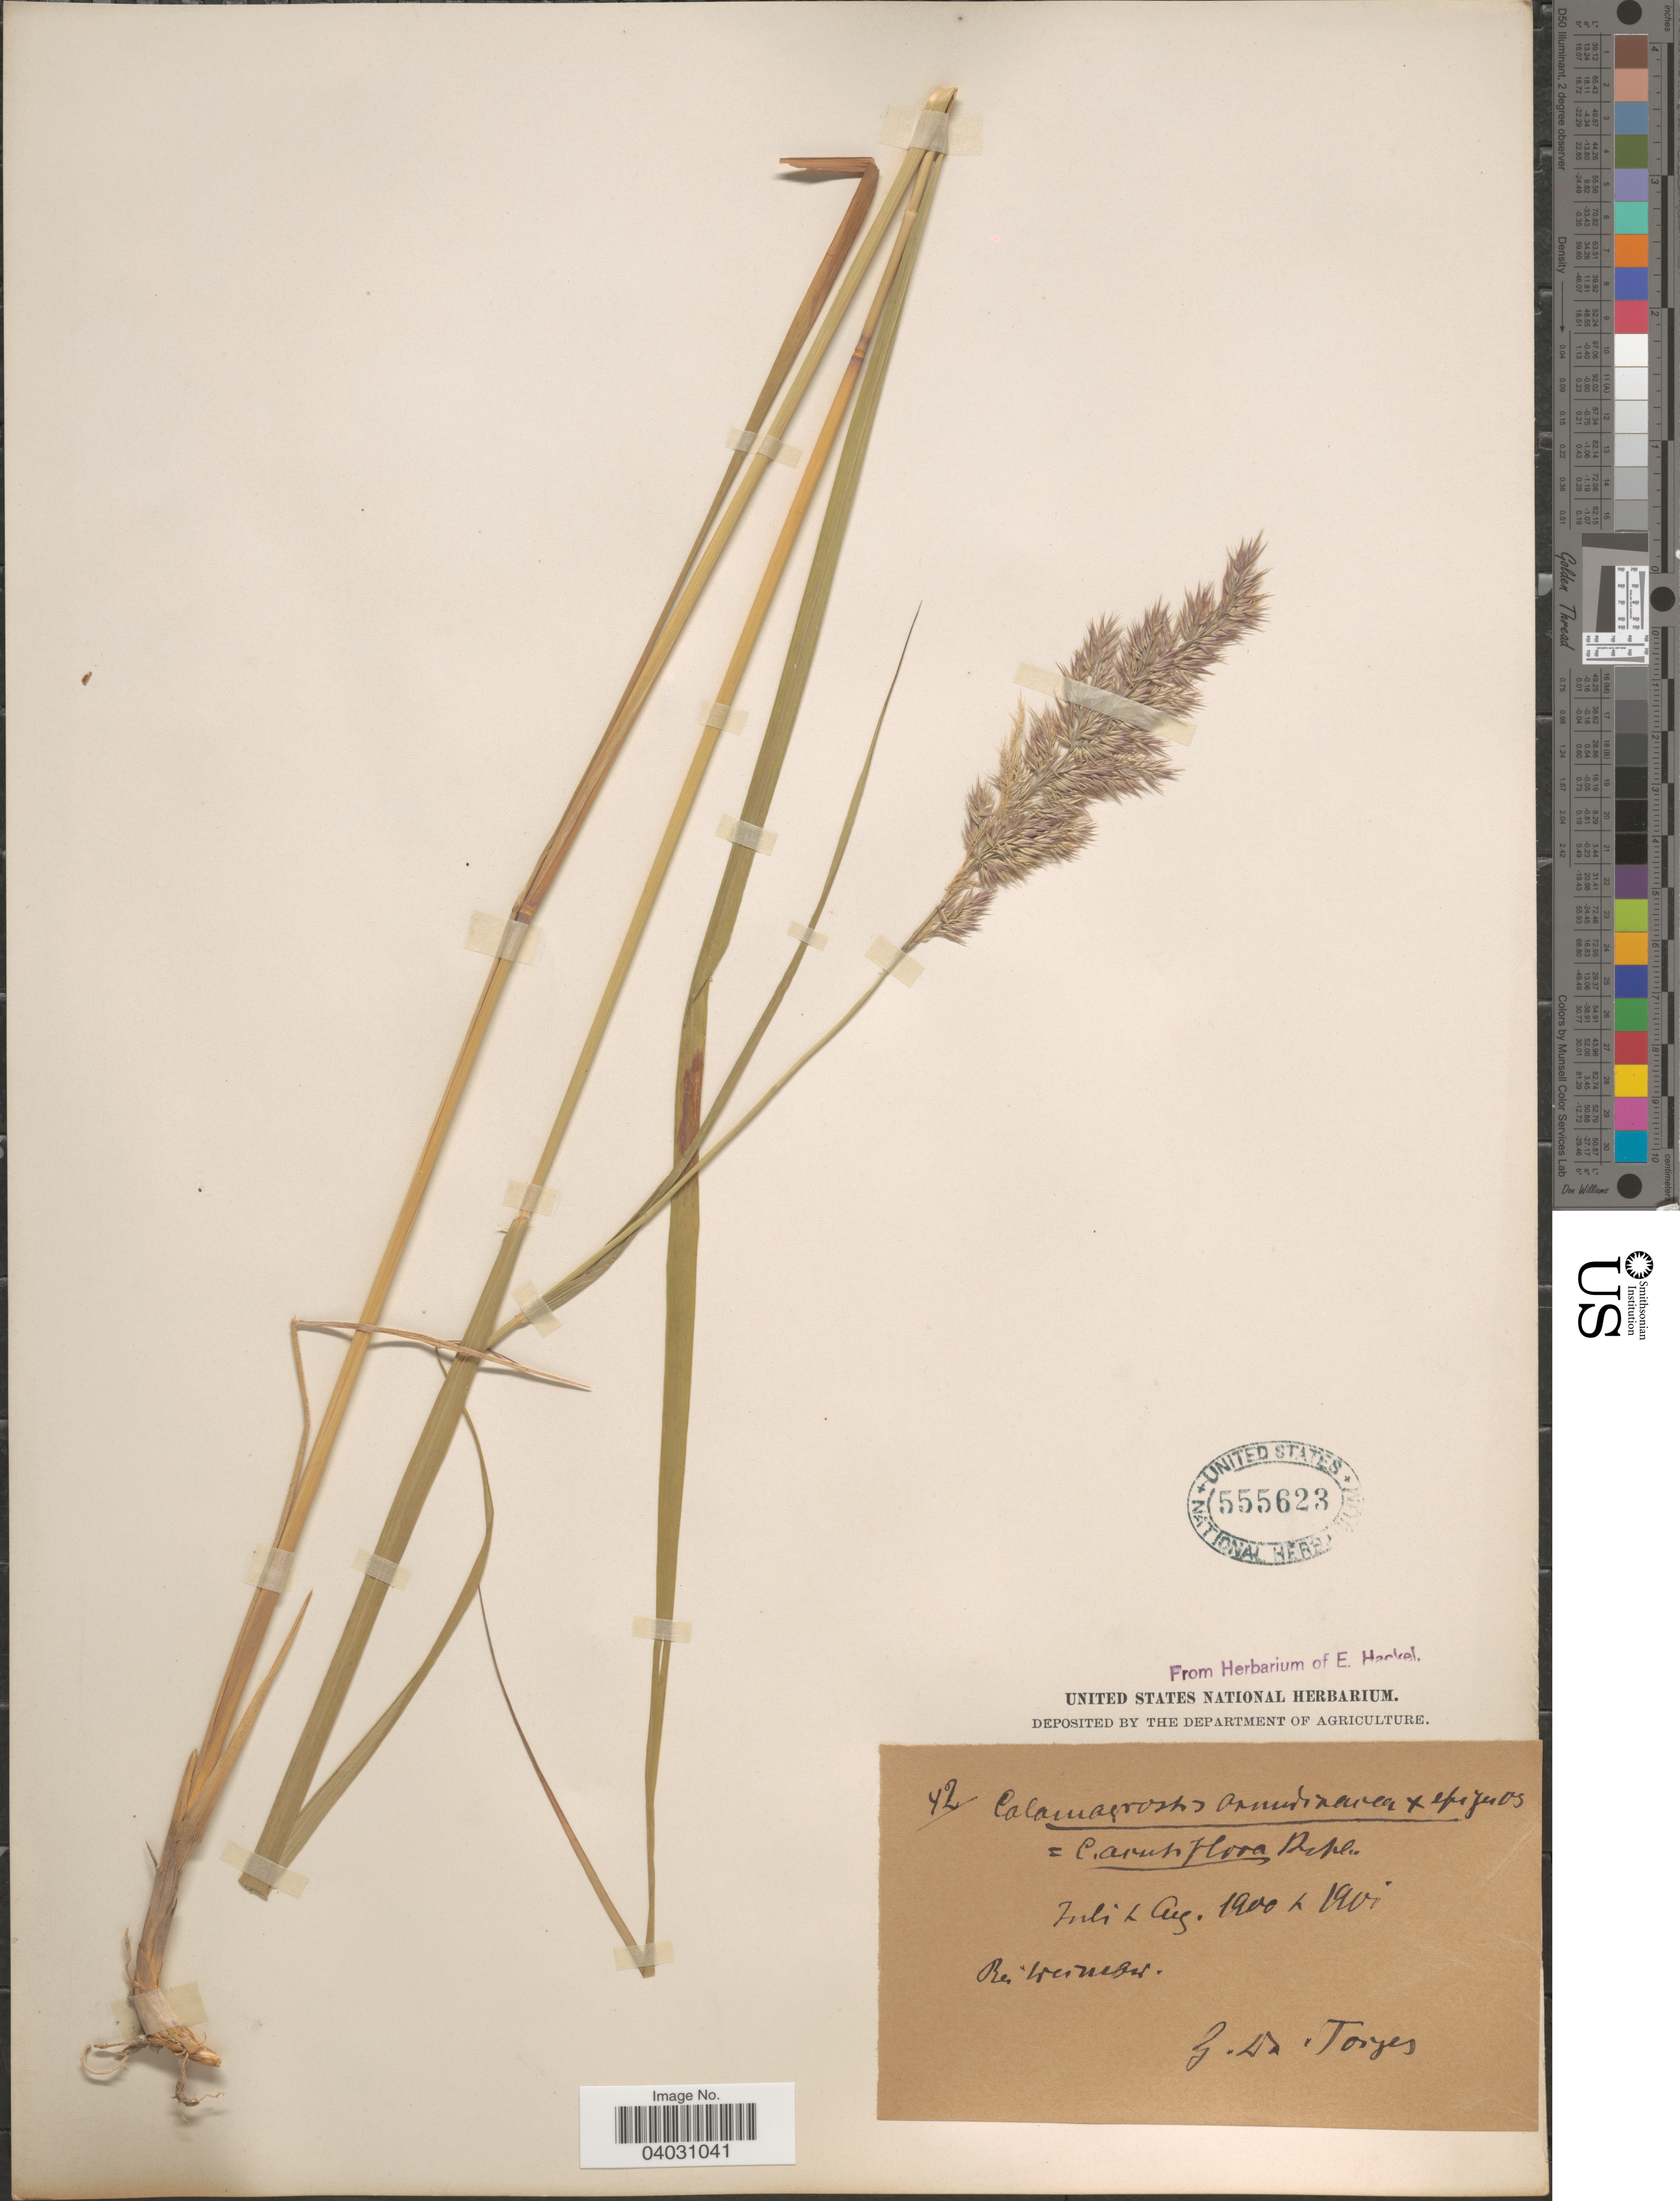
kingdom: Plantae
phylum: Tracheophyta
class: Liliopsida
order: Poales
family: Poaceae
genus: Calamagrostis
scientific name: Calamagrostis arundinacea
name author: (L.) Roth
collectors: Torges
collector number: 42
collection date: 1900-07/1901-08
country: Germany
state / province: Thuringia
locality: Bei Weimar.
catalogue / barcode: US 555623